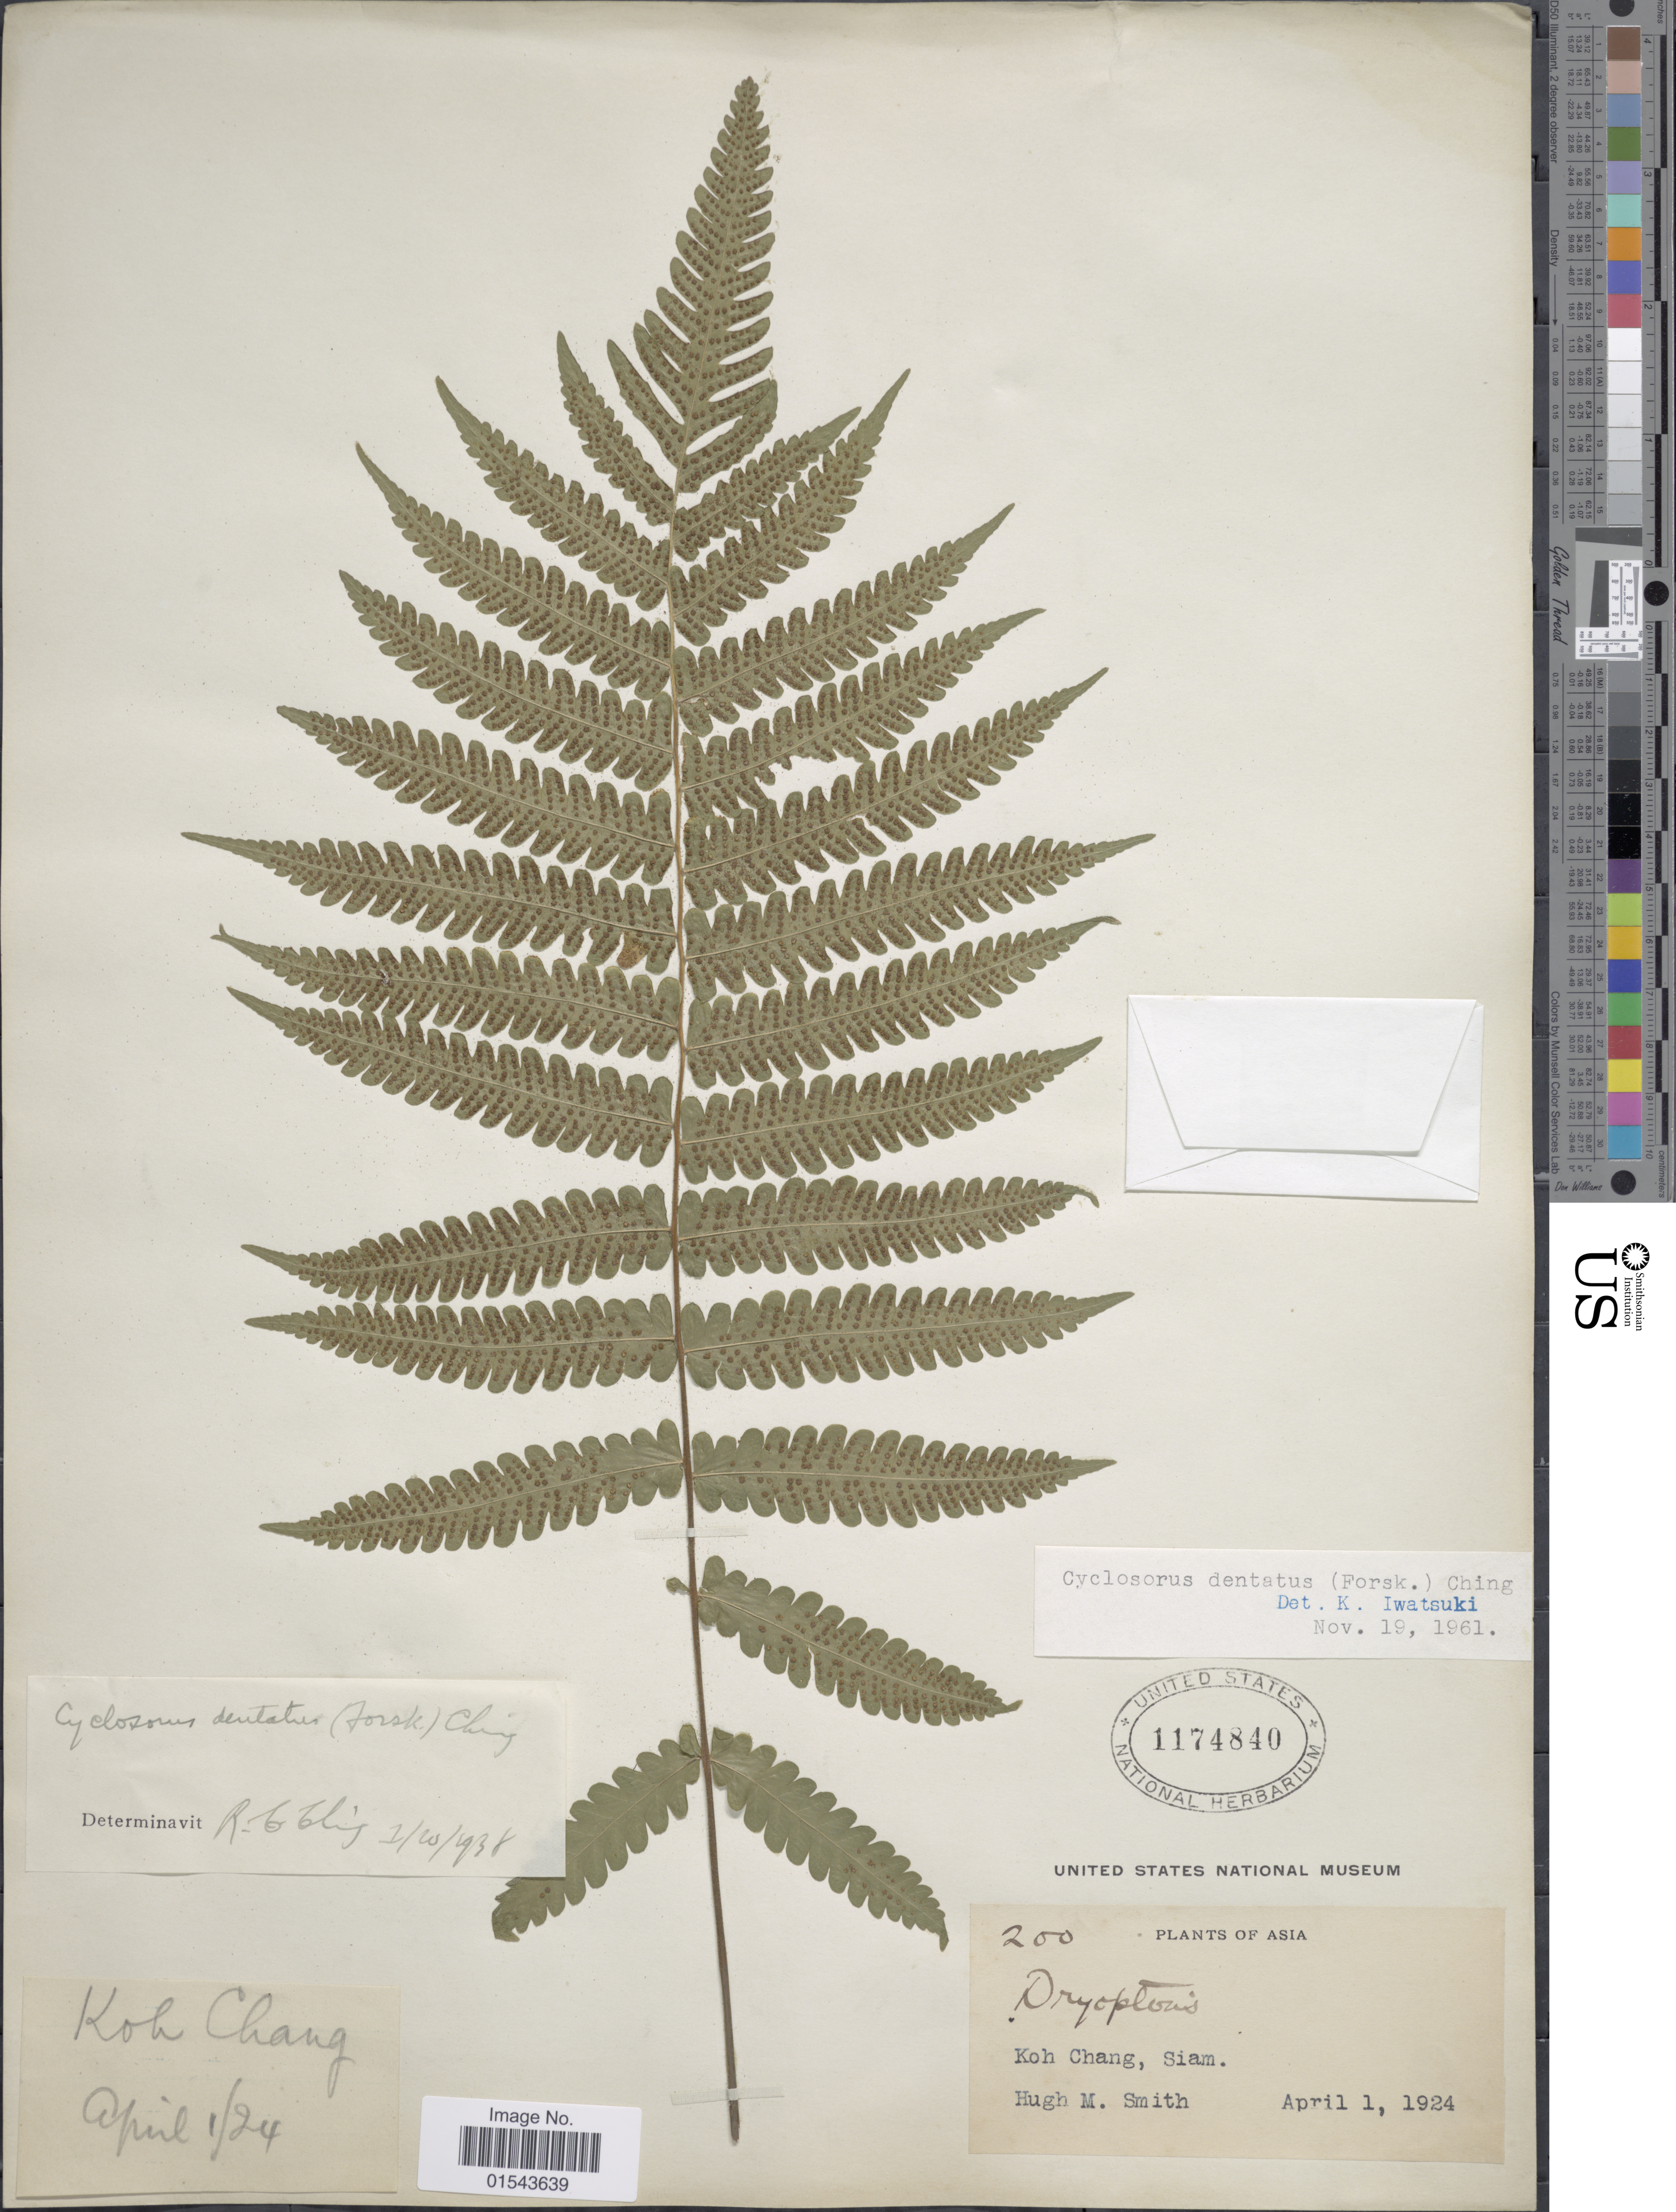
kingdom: Plantae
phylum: Tracheophyta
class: Polypodiopsida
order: Polypodiales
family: Thelypteridaceae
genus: Christella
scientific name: Christella dentata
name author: (Forssk.) Brownsey & Jermy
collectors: H. M. Smith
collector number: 200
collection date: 1924-04-02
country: Thailand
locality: Asia. Koh Chang, Siam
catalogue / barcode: US 1174840